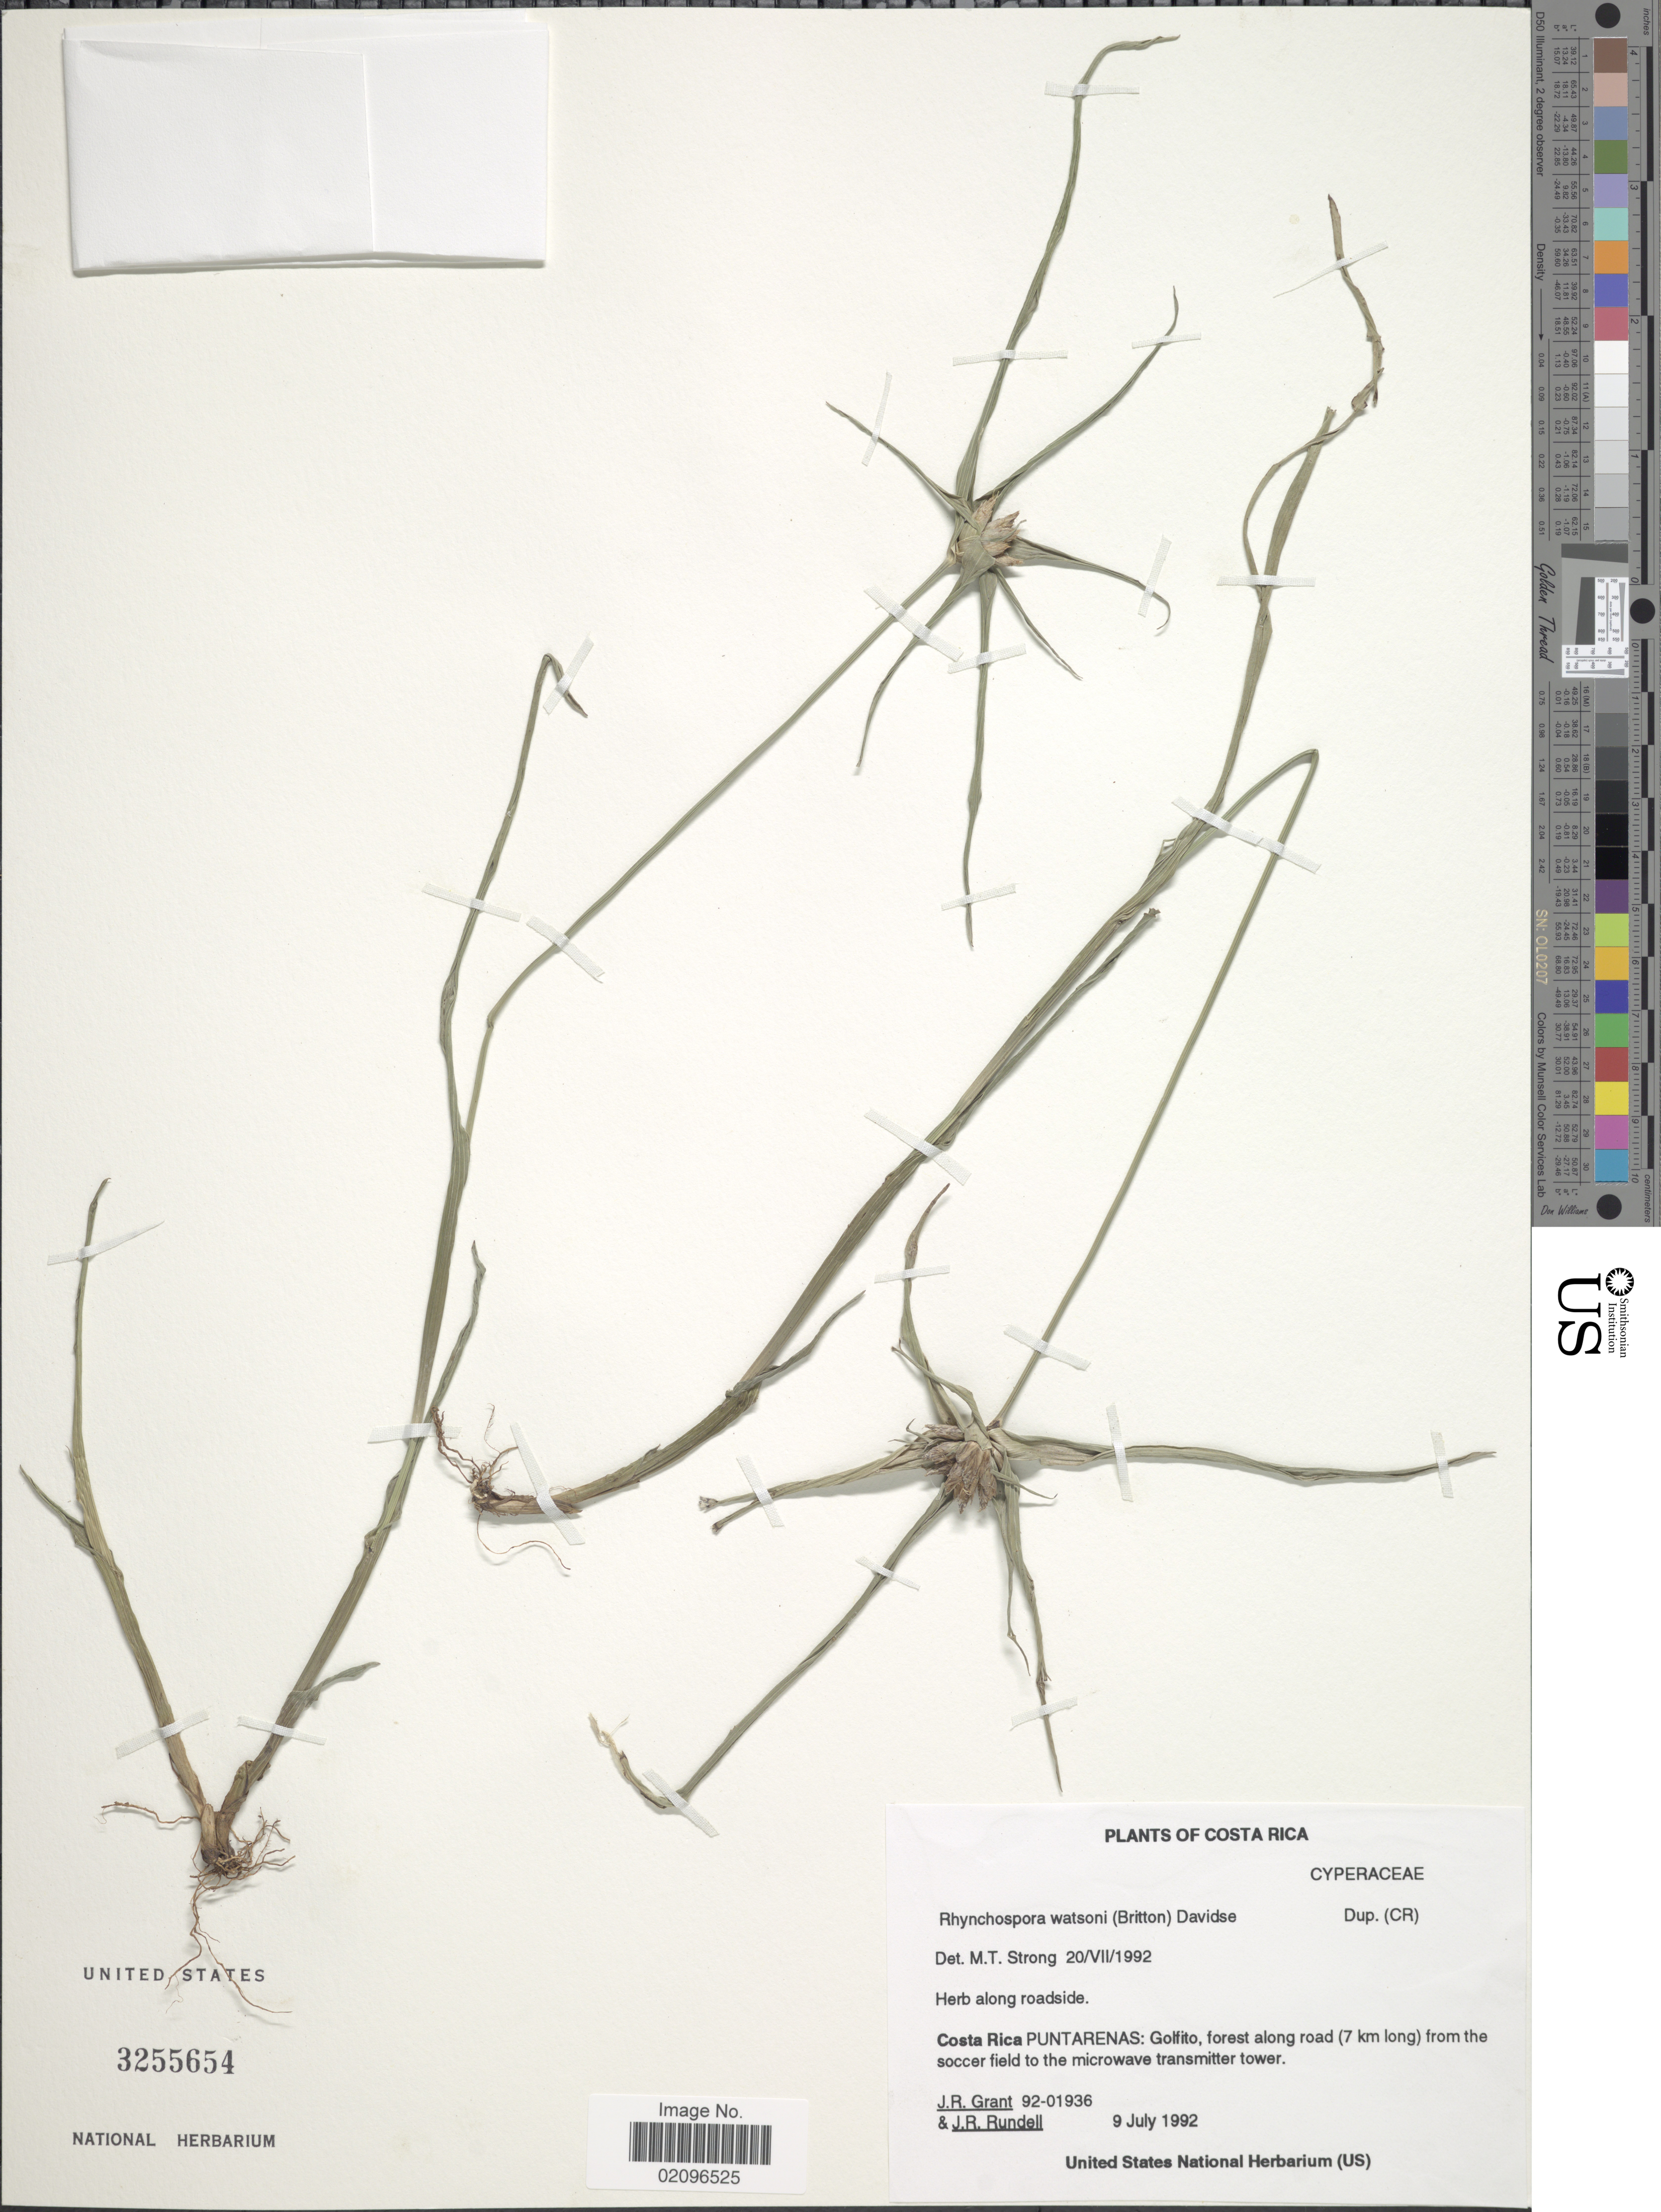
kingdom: Plantae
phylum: Tracheophyta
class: Liliopsida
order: Poales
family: Cyperaceae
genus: Rhynchospora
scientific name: Rhynchospora watsonii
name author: (Britton) Davidse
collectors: J. Grant & J. R. Rundell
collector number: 92-011936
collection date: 1992-07-09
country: Costa Rica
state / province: Puntarenas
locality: Costa Rica Puntarenas: Golfito, forest along road (7 km long) from the soccer field to the microwave transmitter tower.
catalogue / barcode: US 3255654